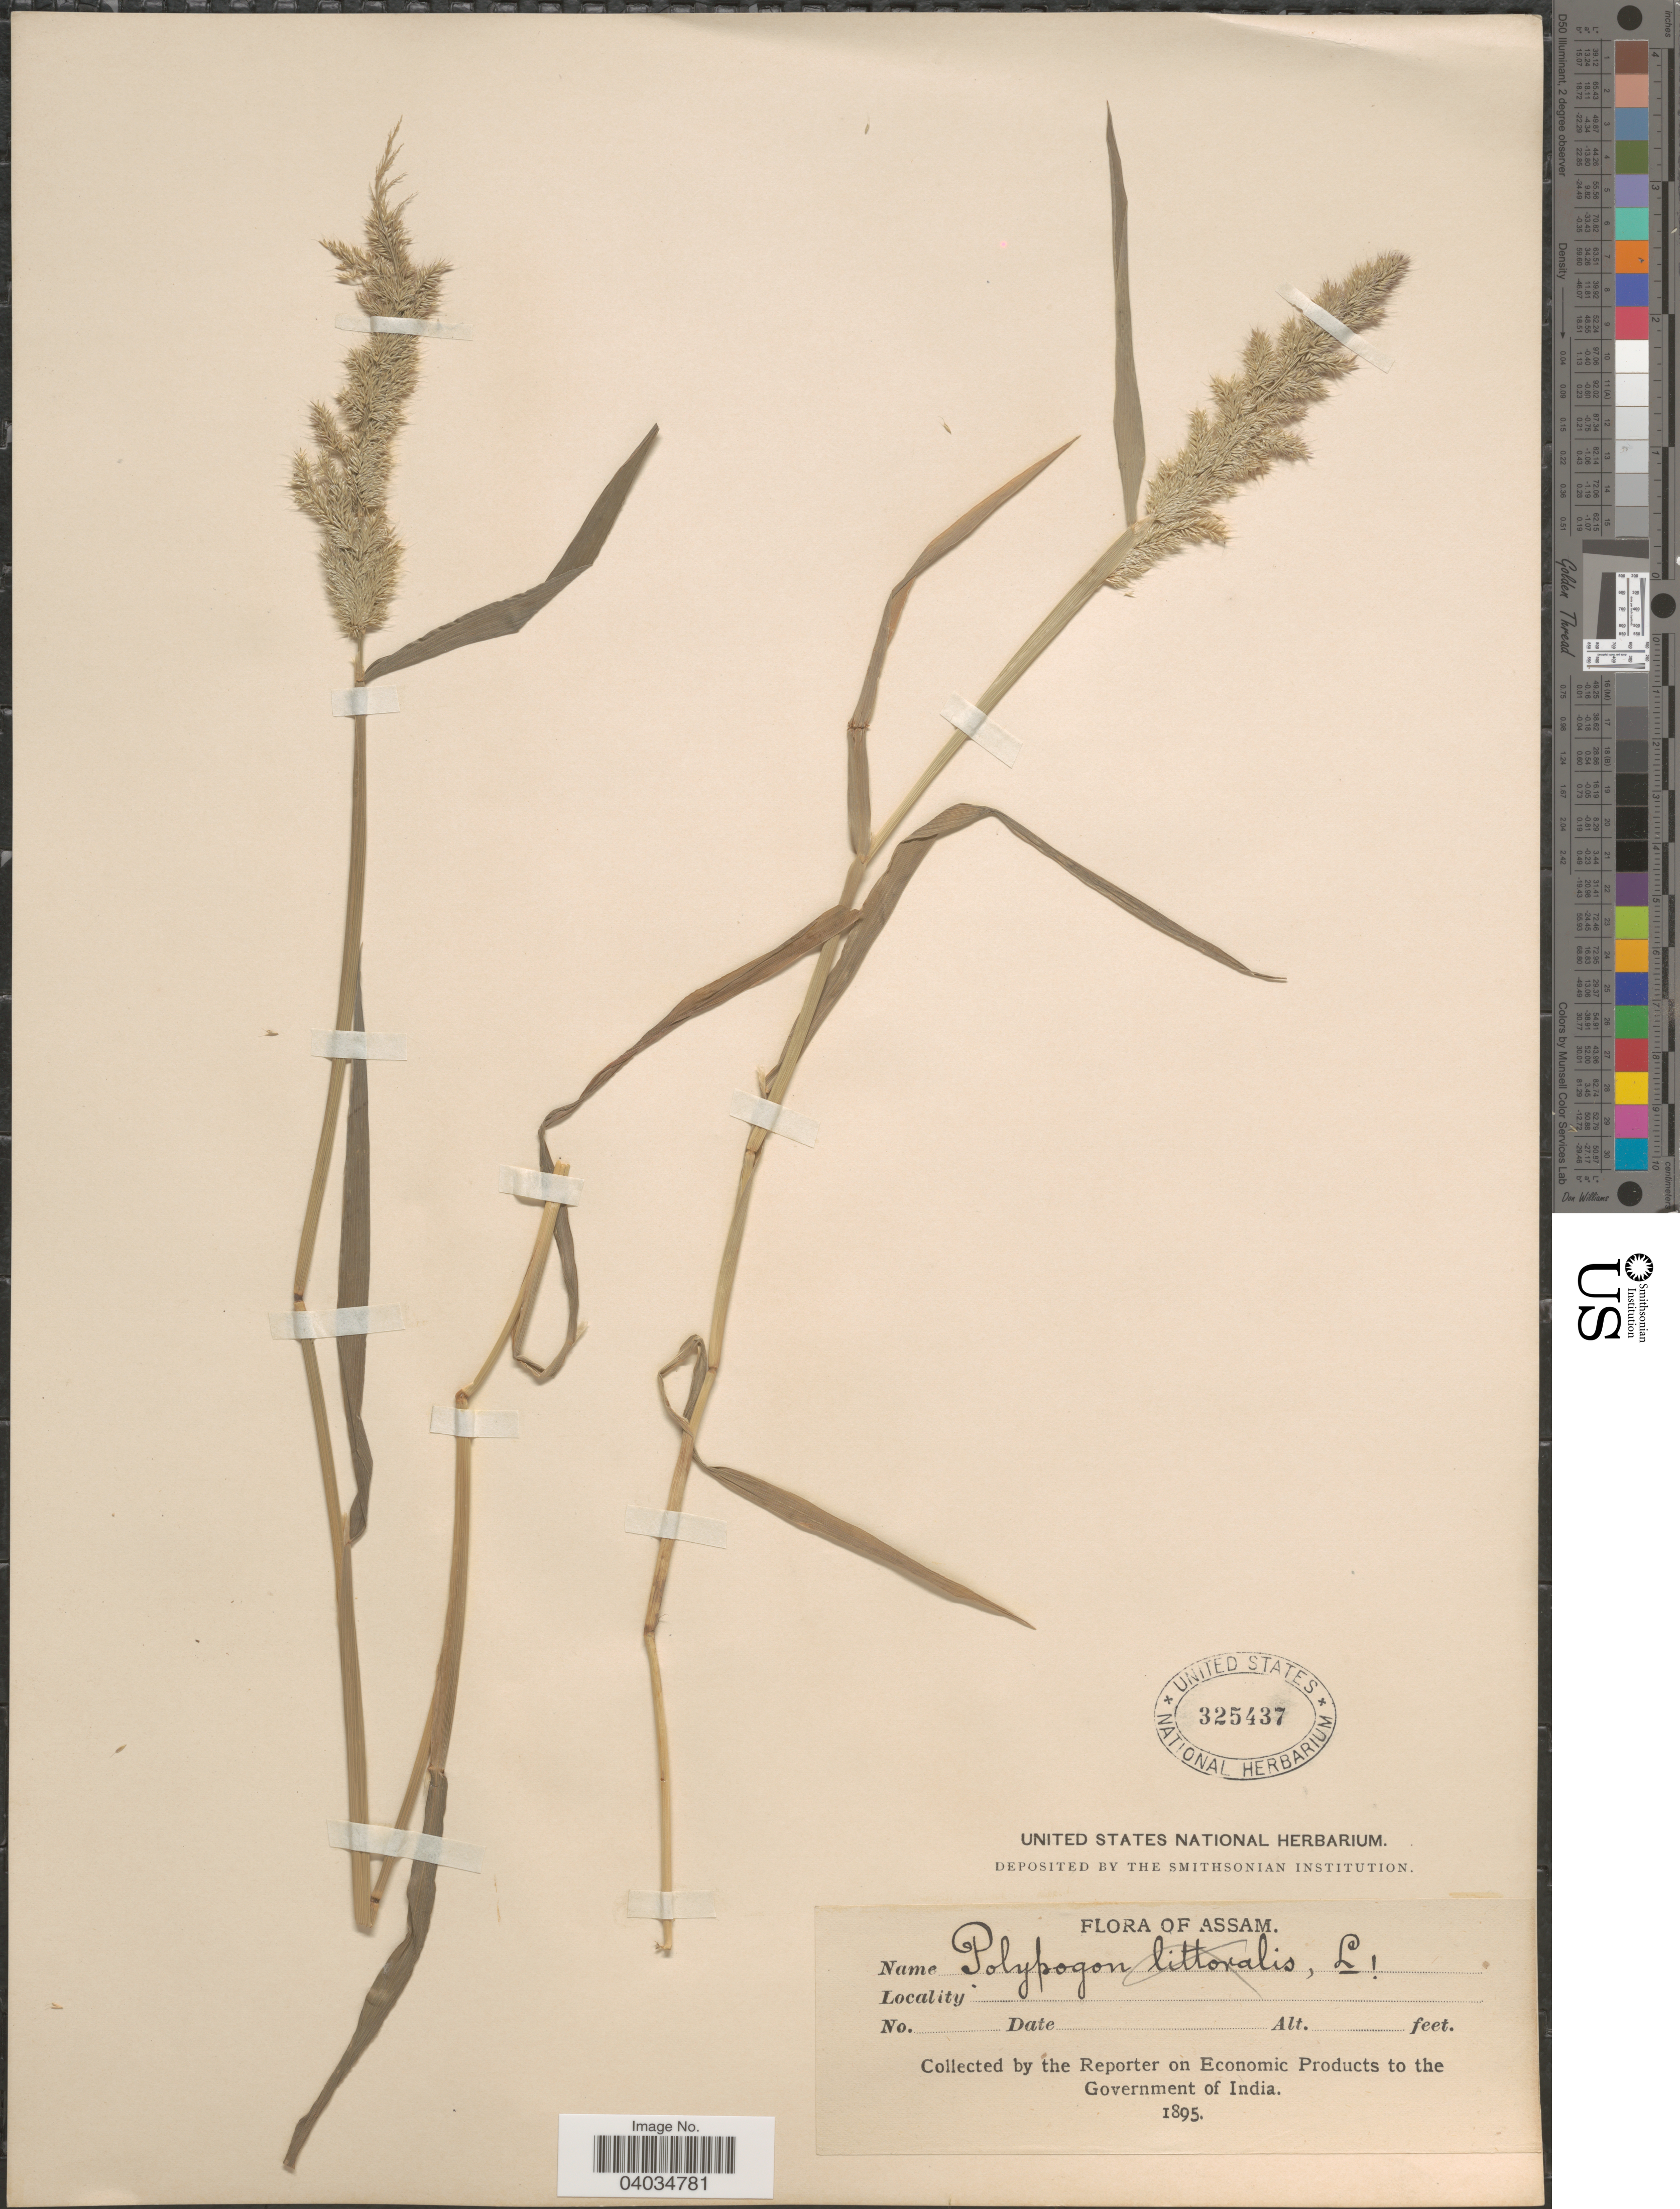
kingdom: Plantae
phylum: Tracheophyta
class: Liliopsida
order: Poales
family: Poaceae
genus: Polypogon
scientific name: Polypogon sp.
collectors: Reporter on Economic Products to the Government of India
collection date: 1895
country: India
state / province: Assam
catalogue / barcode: US 325437